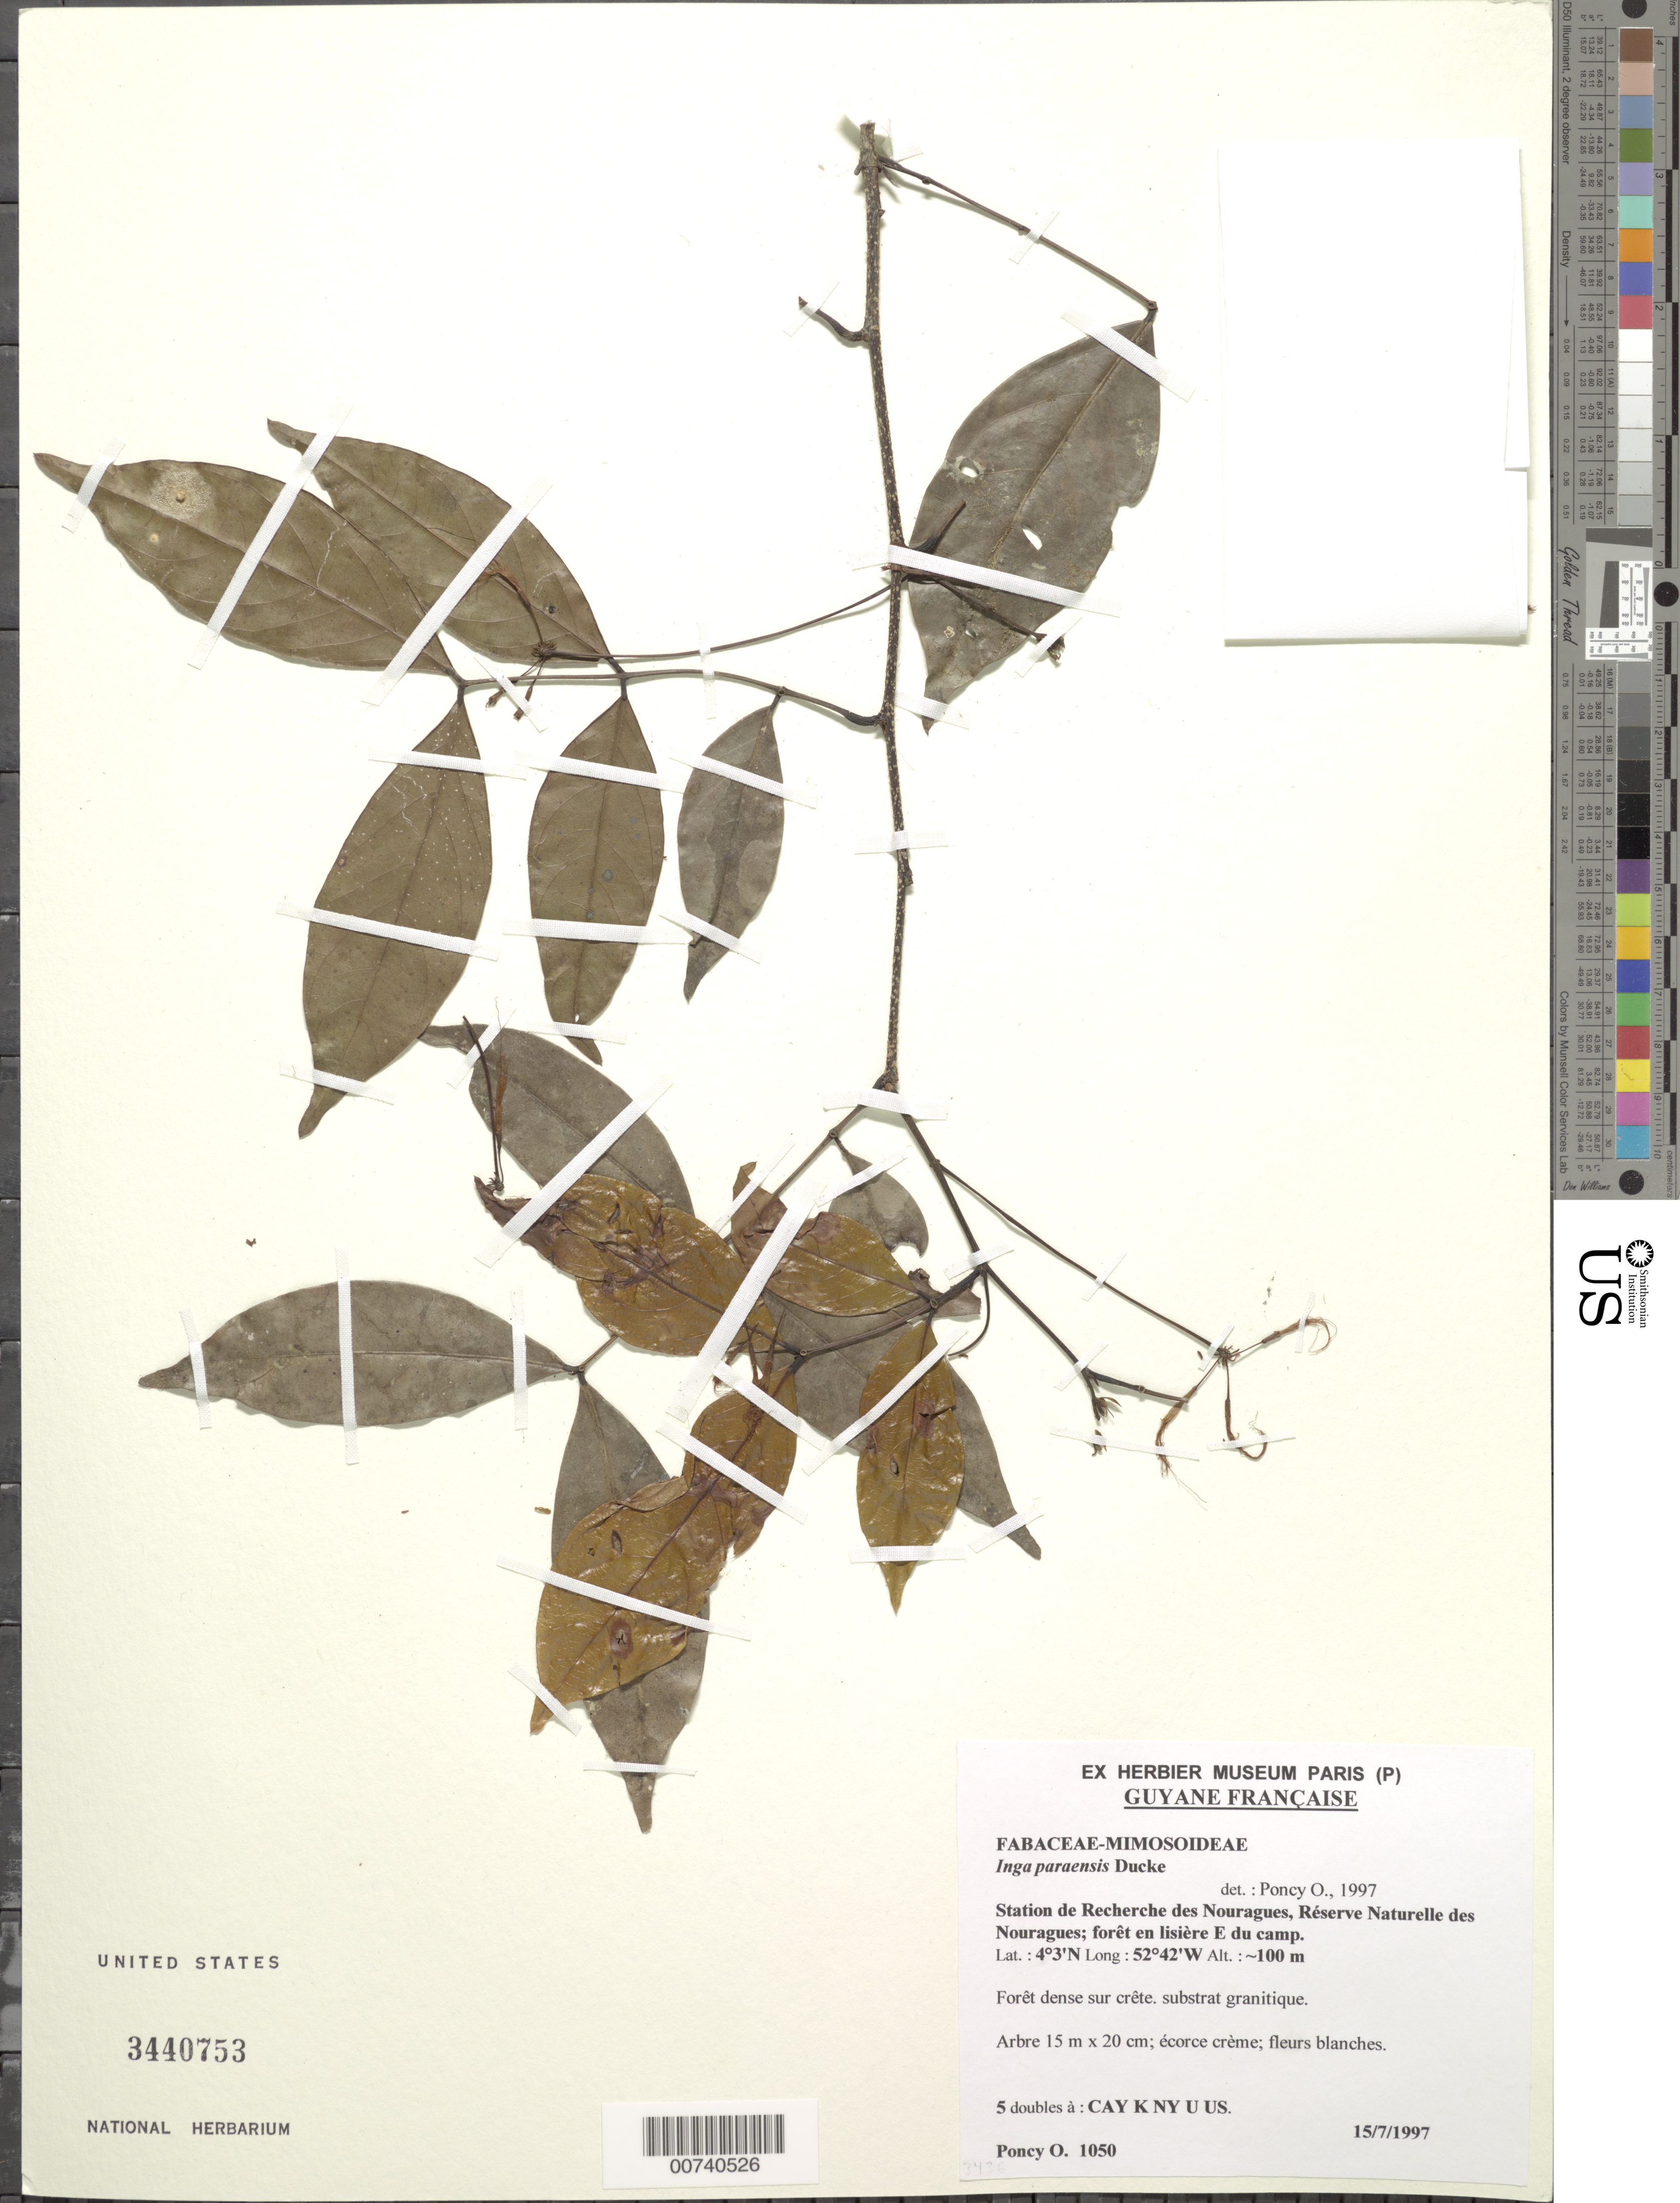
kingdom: Plantae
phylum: Tracheophyta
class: Magnoliopsida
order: Fabales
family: Fabaceae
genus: Inga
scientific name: Inga paraensis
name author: Ducke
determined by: Poncy, O.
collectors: O. Poncy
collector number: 1050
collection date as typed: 15-Jul-97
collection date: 1997-07-15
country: French Guiana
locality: Station des Nouragues, Réserve Naturelle des Nouragues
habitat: Dense forest on ridge, granite substrate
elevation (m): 100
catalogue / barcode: US 3440753